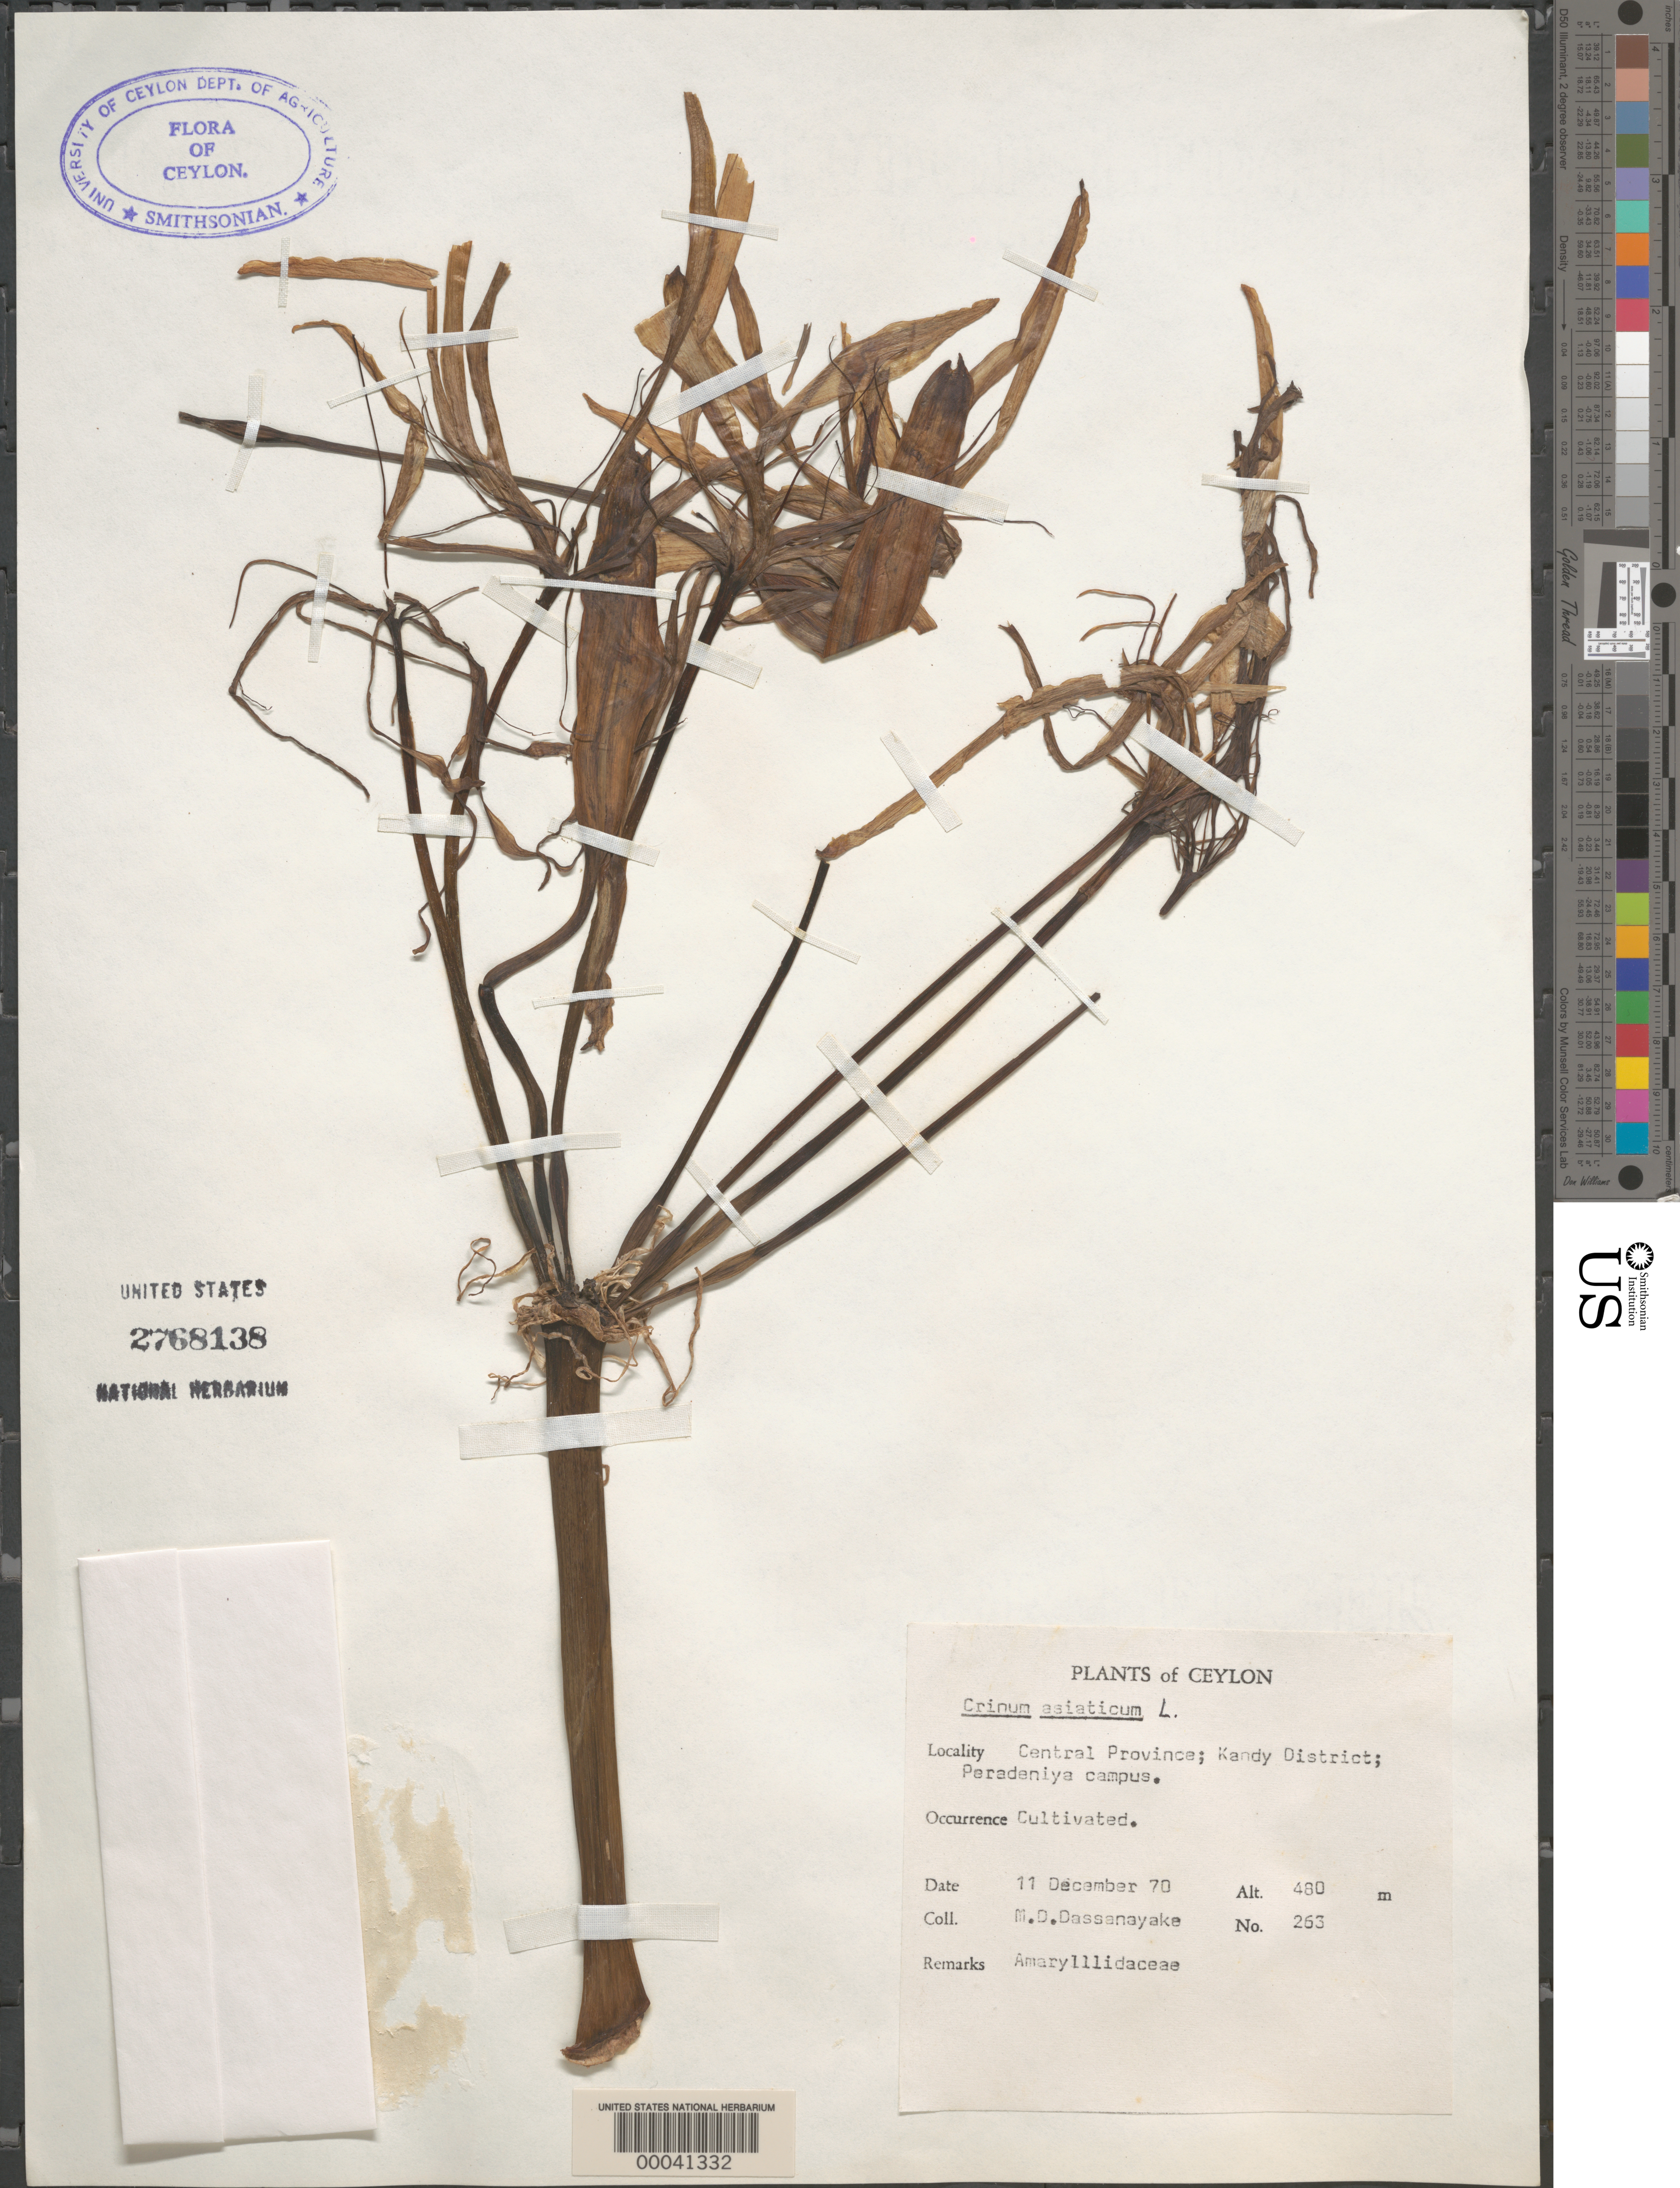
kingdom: Plantae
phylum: Tracheophyta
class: Liliopsida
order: Asparagales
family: Amaryllidaceae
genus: Crinum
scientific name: Crinum asiaticum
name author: L.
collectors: M. Dassanayake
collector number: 263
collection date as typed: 11 Dec 1970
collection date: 1970-12-11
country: Sri Lanka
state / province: Central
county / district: Kandy Dist.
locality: Peradeniya campus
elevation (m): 480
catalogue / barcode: US 2768138